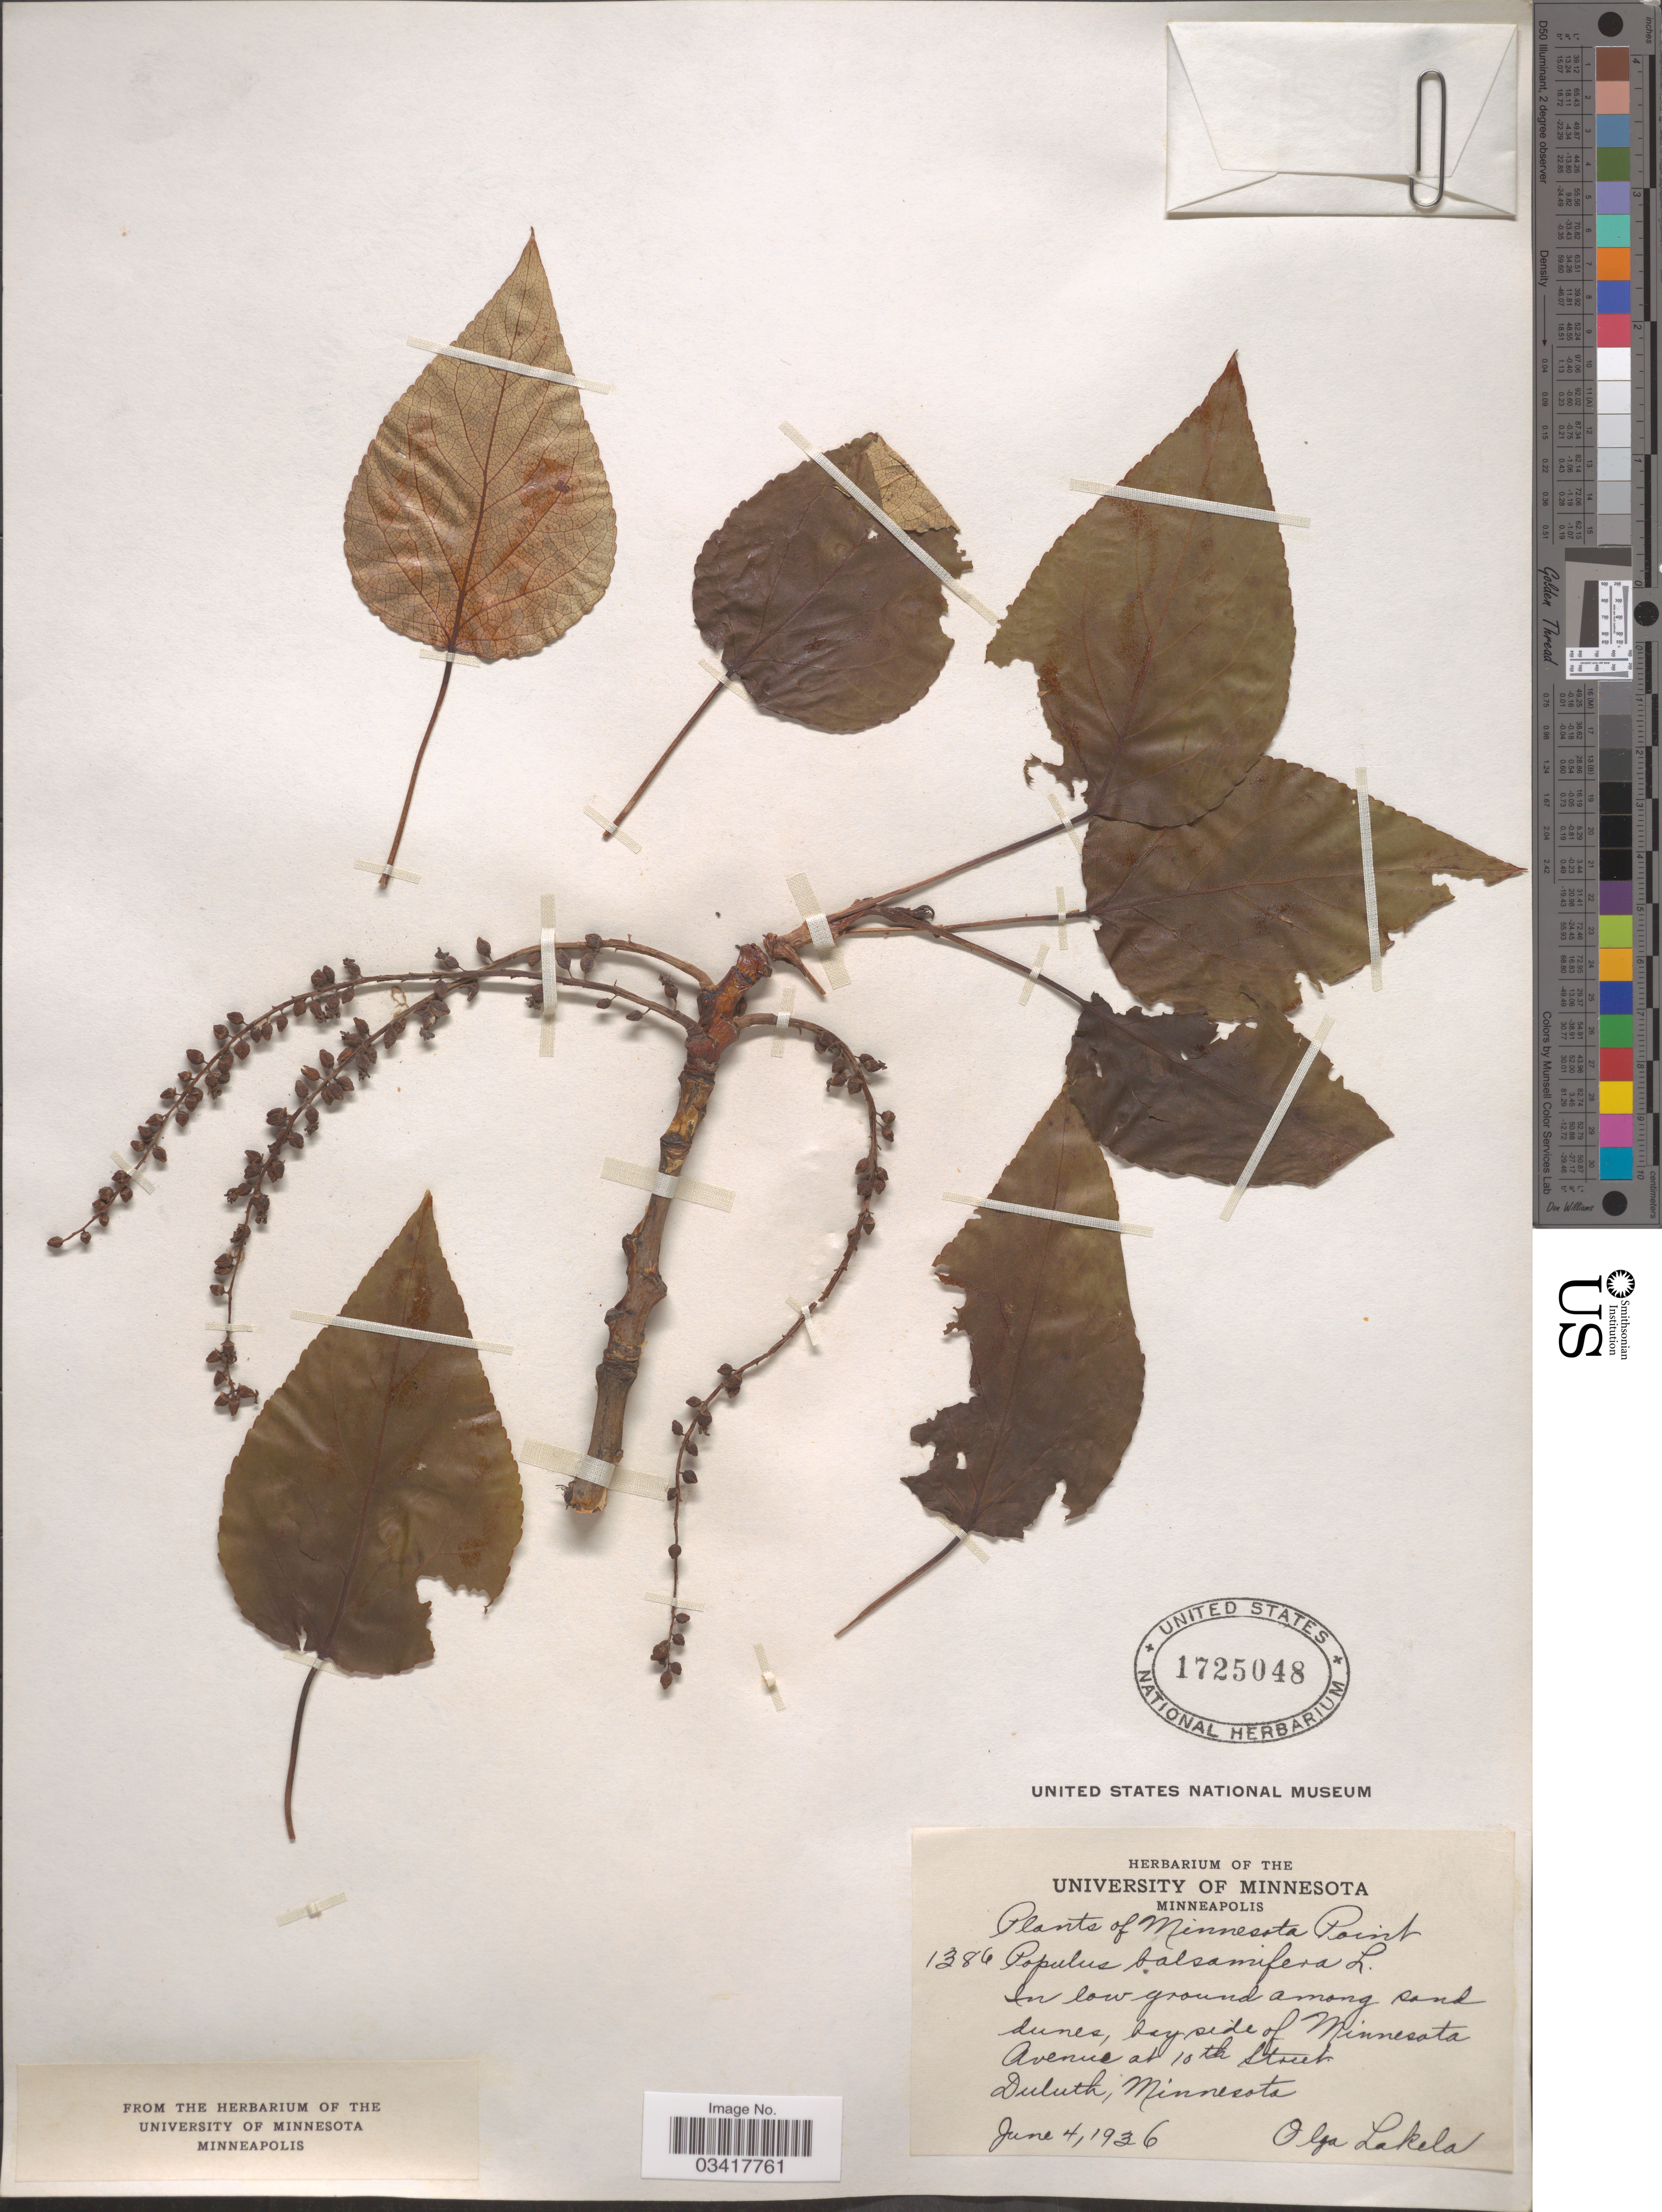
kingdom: Plantae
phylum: Tracheophyta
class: Magnoliopsida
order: Malpighiales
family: Salicaceae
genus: Populus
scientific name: Populus balsamifera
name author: L.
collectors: O. K. Lakela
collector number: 1386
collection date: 1936-06-04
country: United States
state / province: Minnesota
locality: Minnesota Point. In low grounds among sand dunes, bay side of Minnesota Avenue at 10th Street. Duluth.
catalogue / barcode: US 1725048